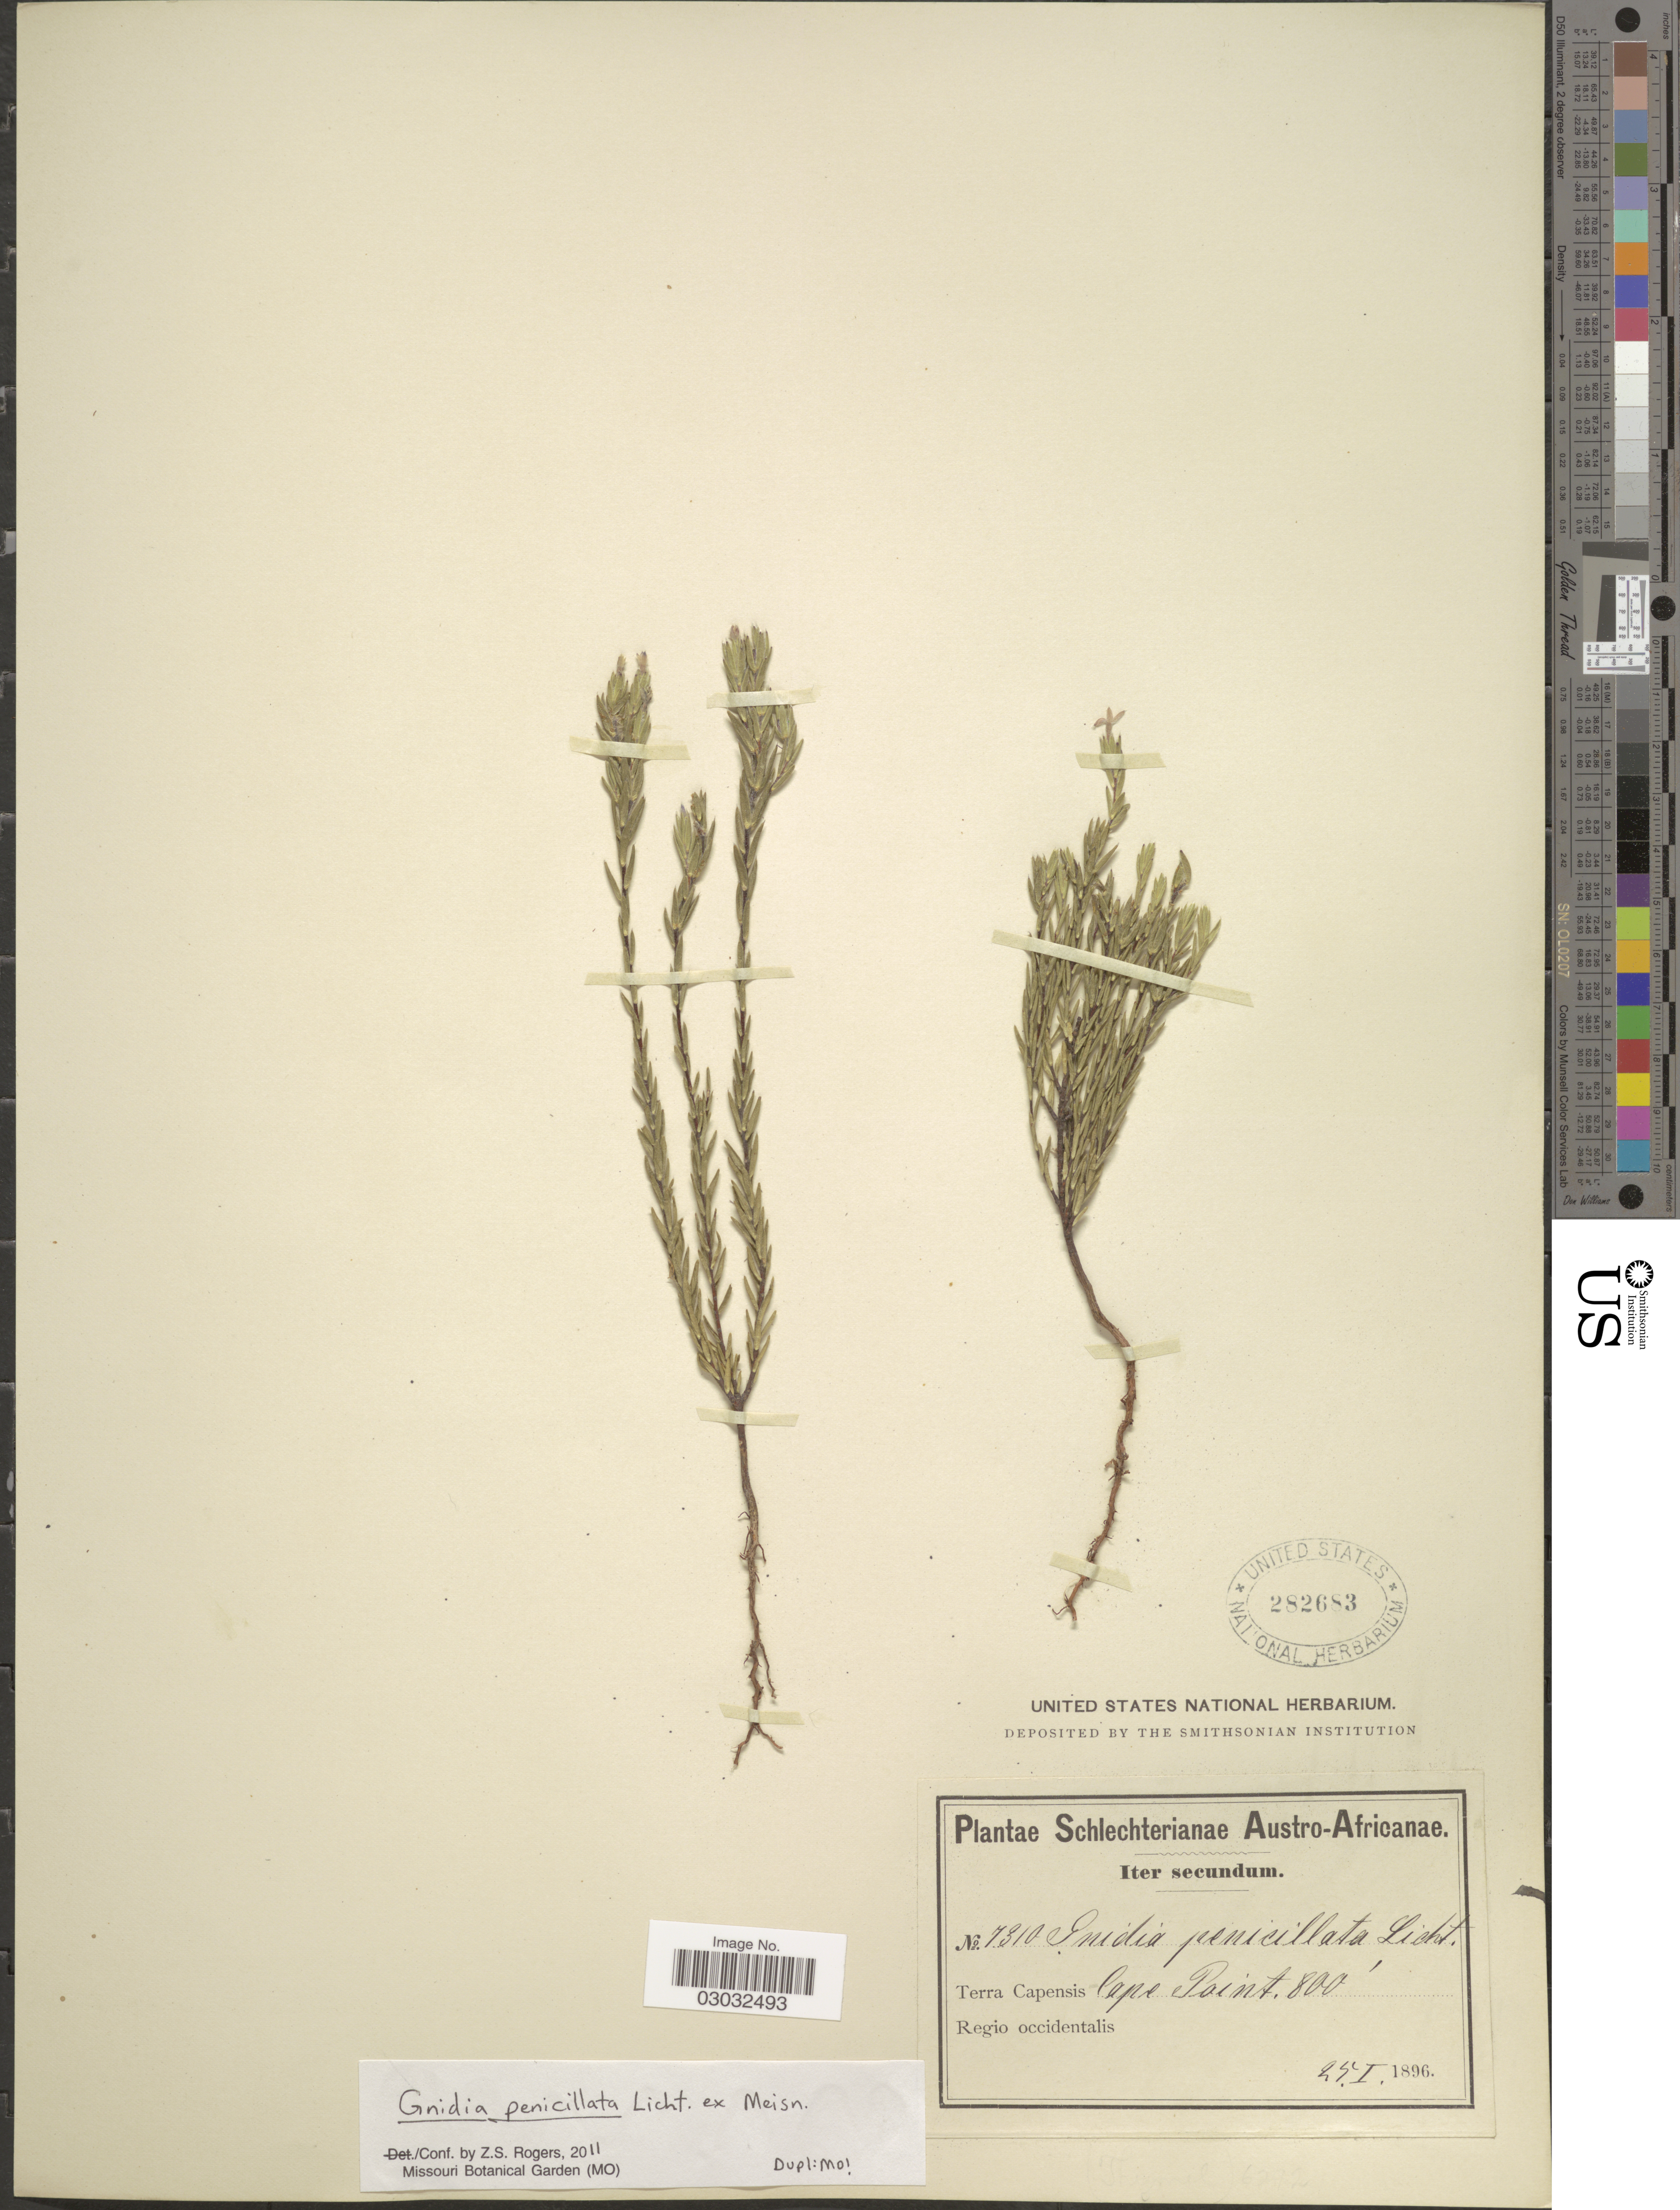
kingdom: Plantae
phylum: Tracheophyta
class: Magnoliopsida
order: Malvales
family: Thymelaeaceae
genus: Gnidia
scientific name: Gnidia penicillata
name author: Licht. ex Meisn.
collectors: Schlechter, --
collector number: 7310*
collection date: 1896-01-25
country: South Africa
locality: Austro-Africanae. Terra Capensis Cape Point. Regio occidentalis.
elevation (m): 244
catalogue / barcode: US 282683